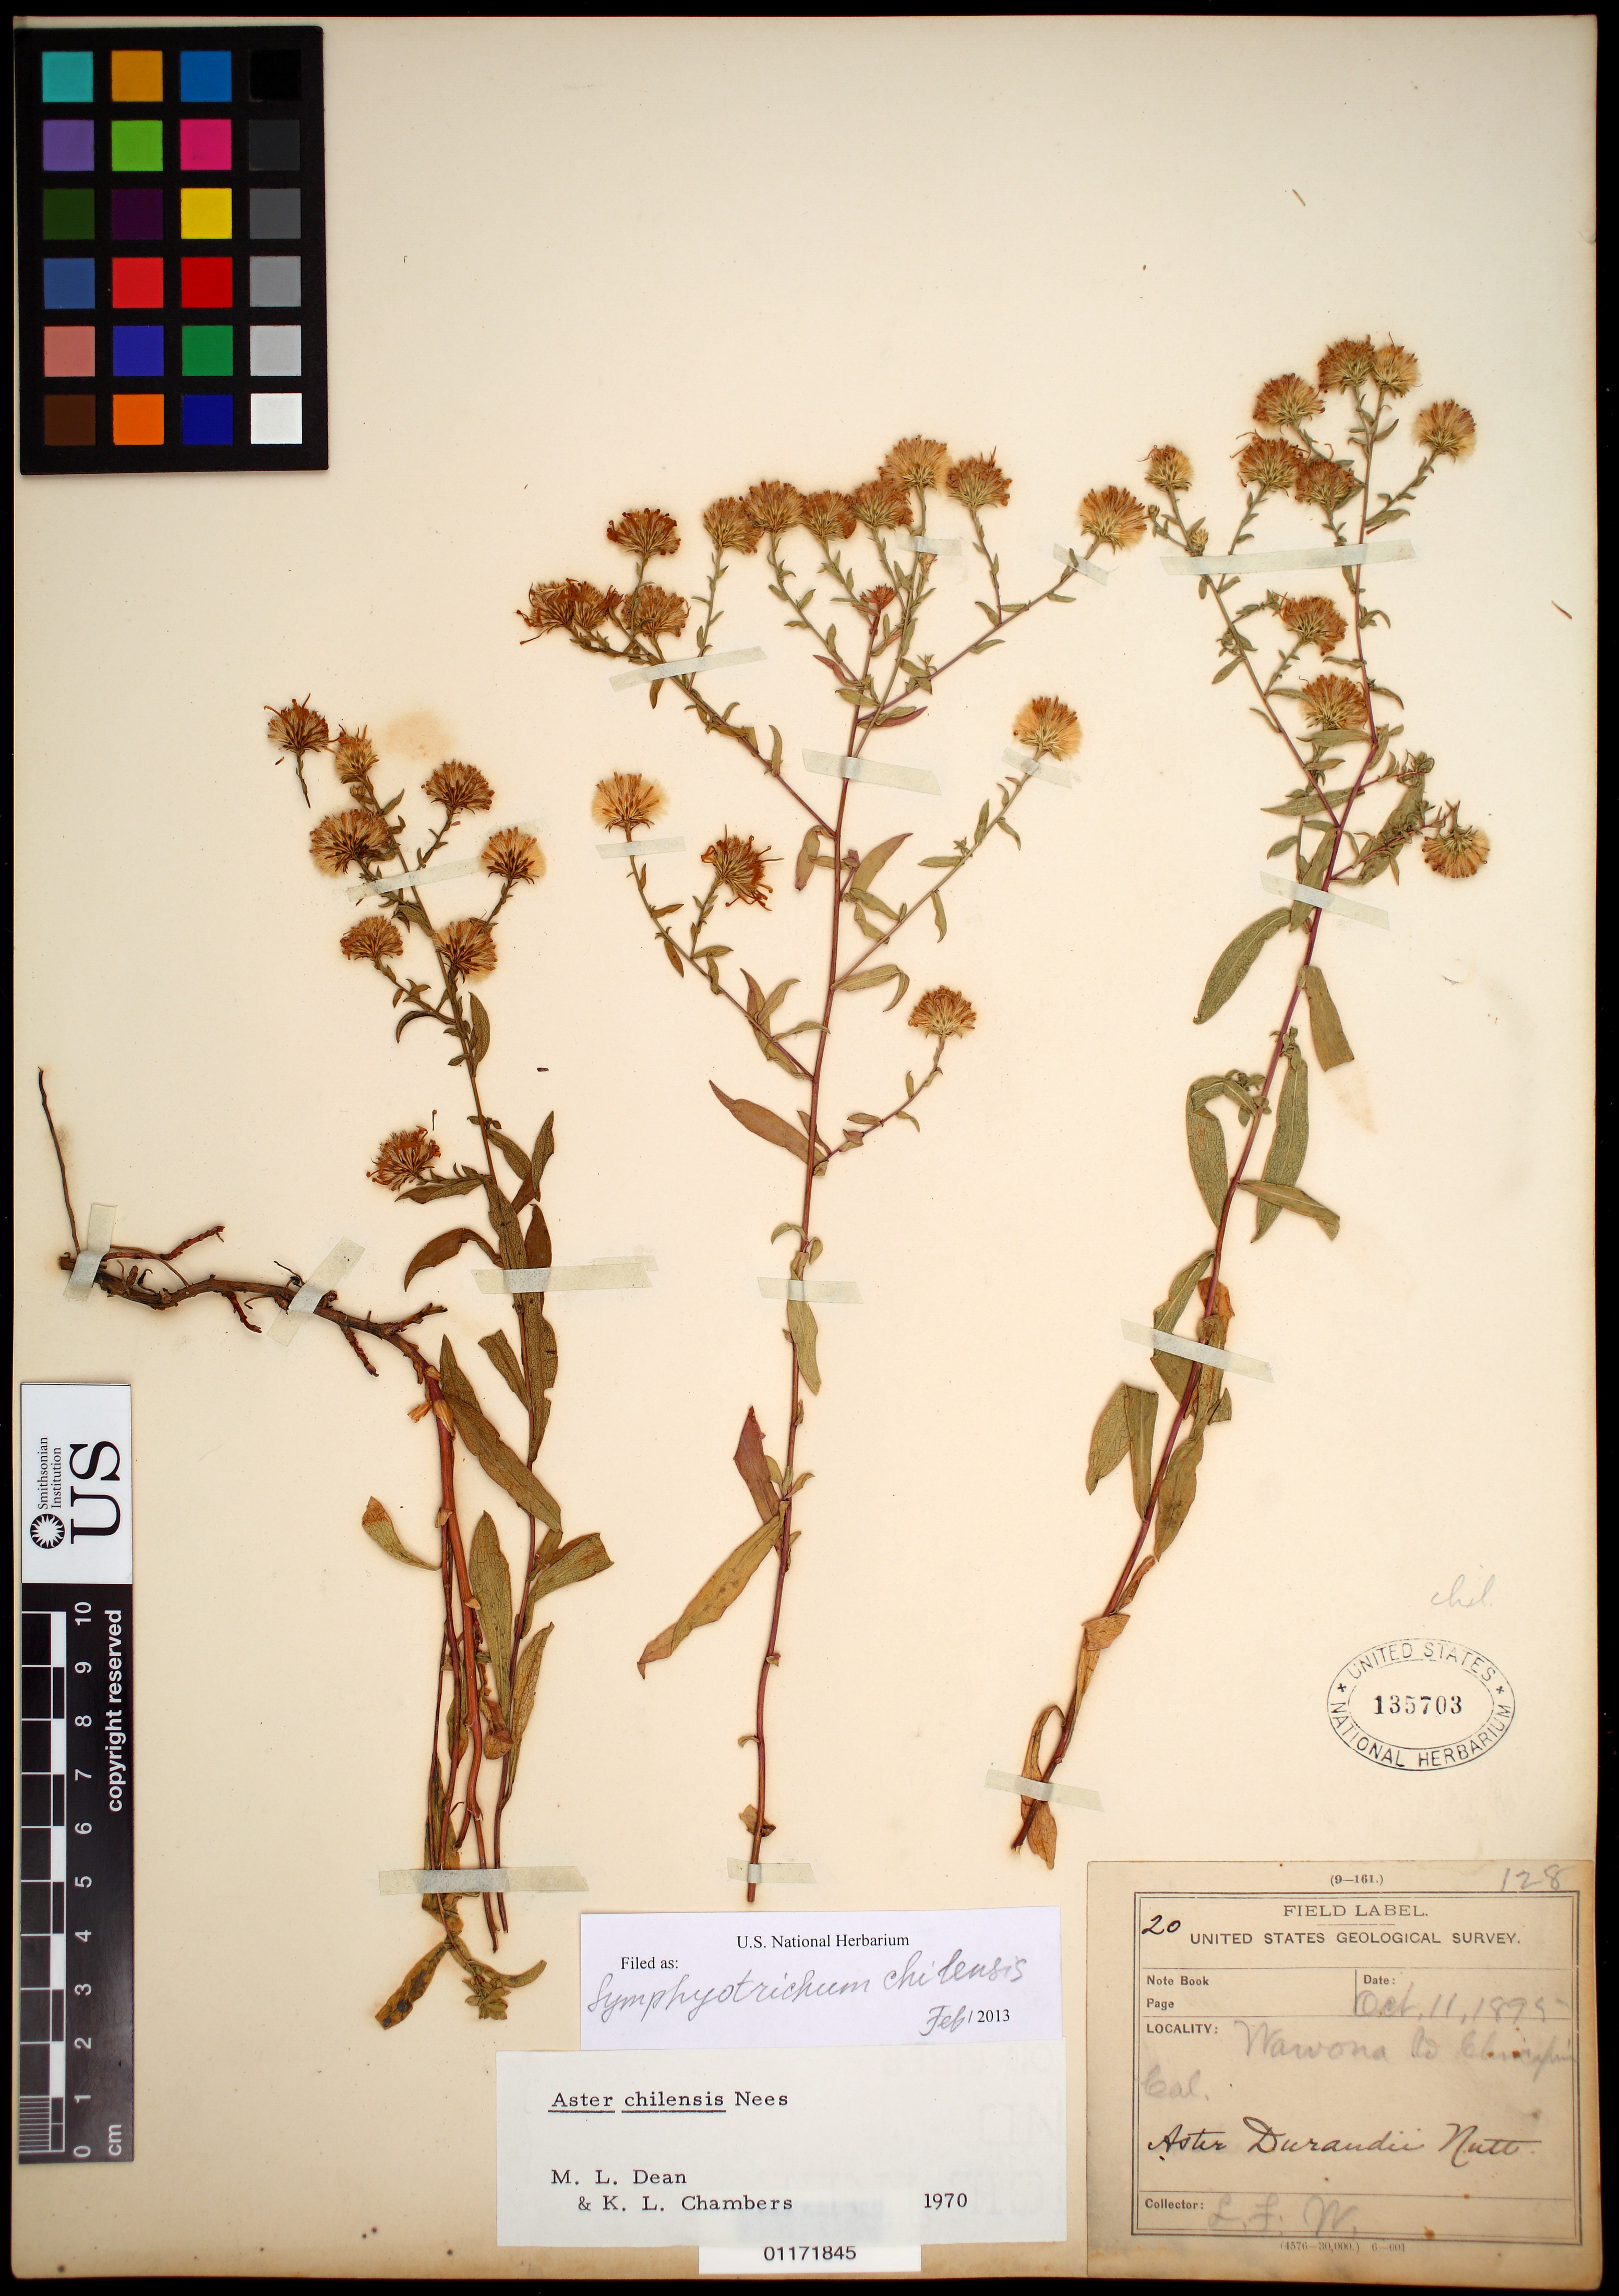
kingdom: Plantae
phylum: Tracheophyta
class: Magnoliopsida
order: Asterales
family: Asteraceae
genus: Symphyotrichum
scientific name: Symphyotrichum chilense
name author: (Nees) G.L. Nesom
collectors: L. F. Ward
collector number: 128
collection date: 1895-10-11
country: United States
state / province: California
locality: Wawona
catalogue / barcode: US 135703